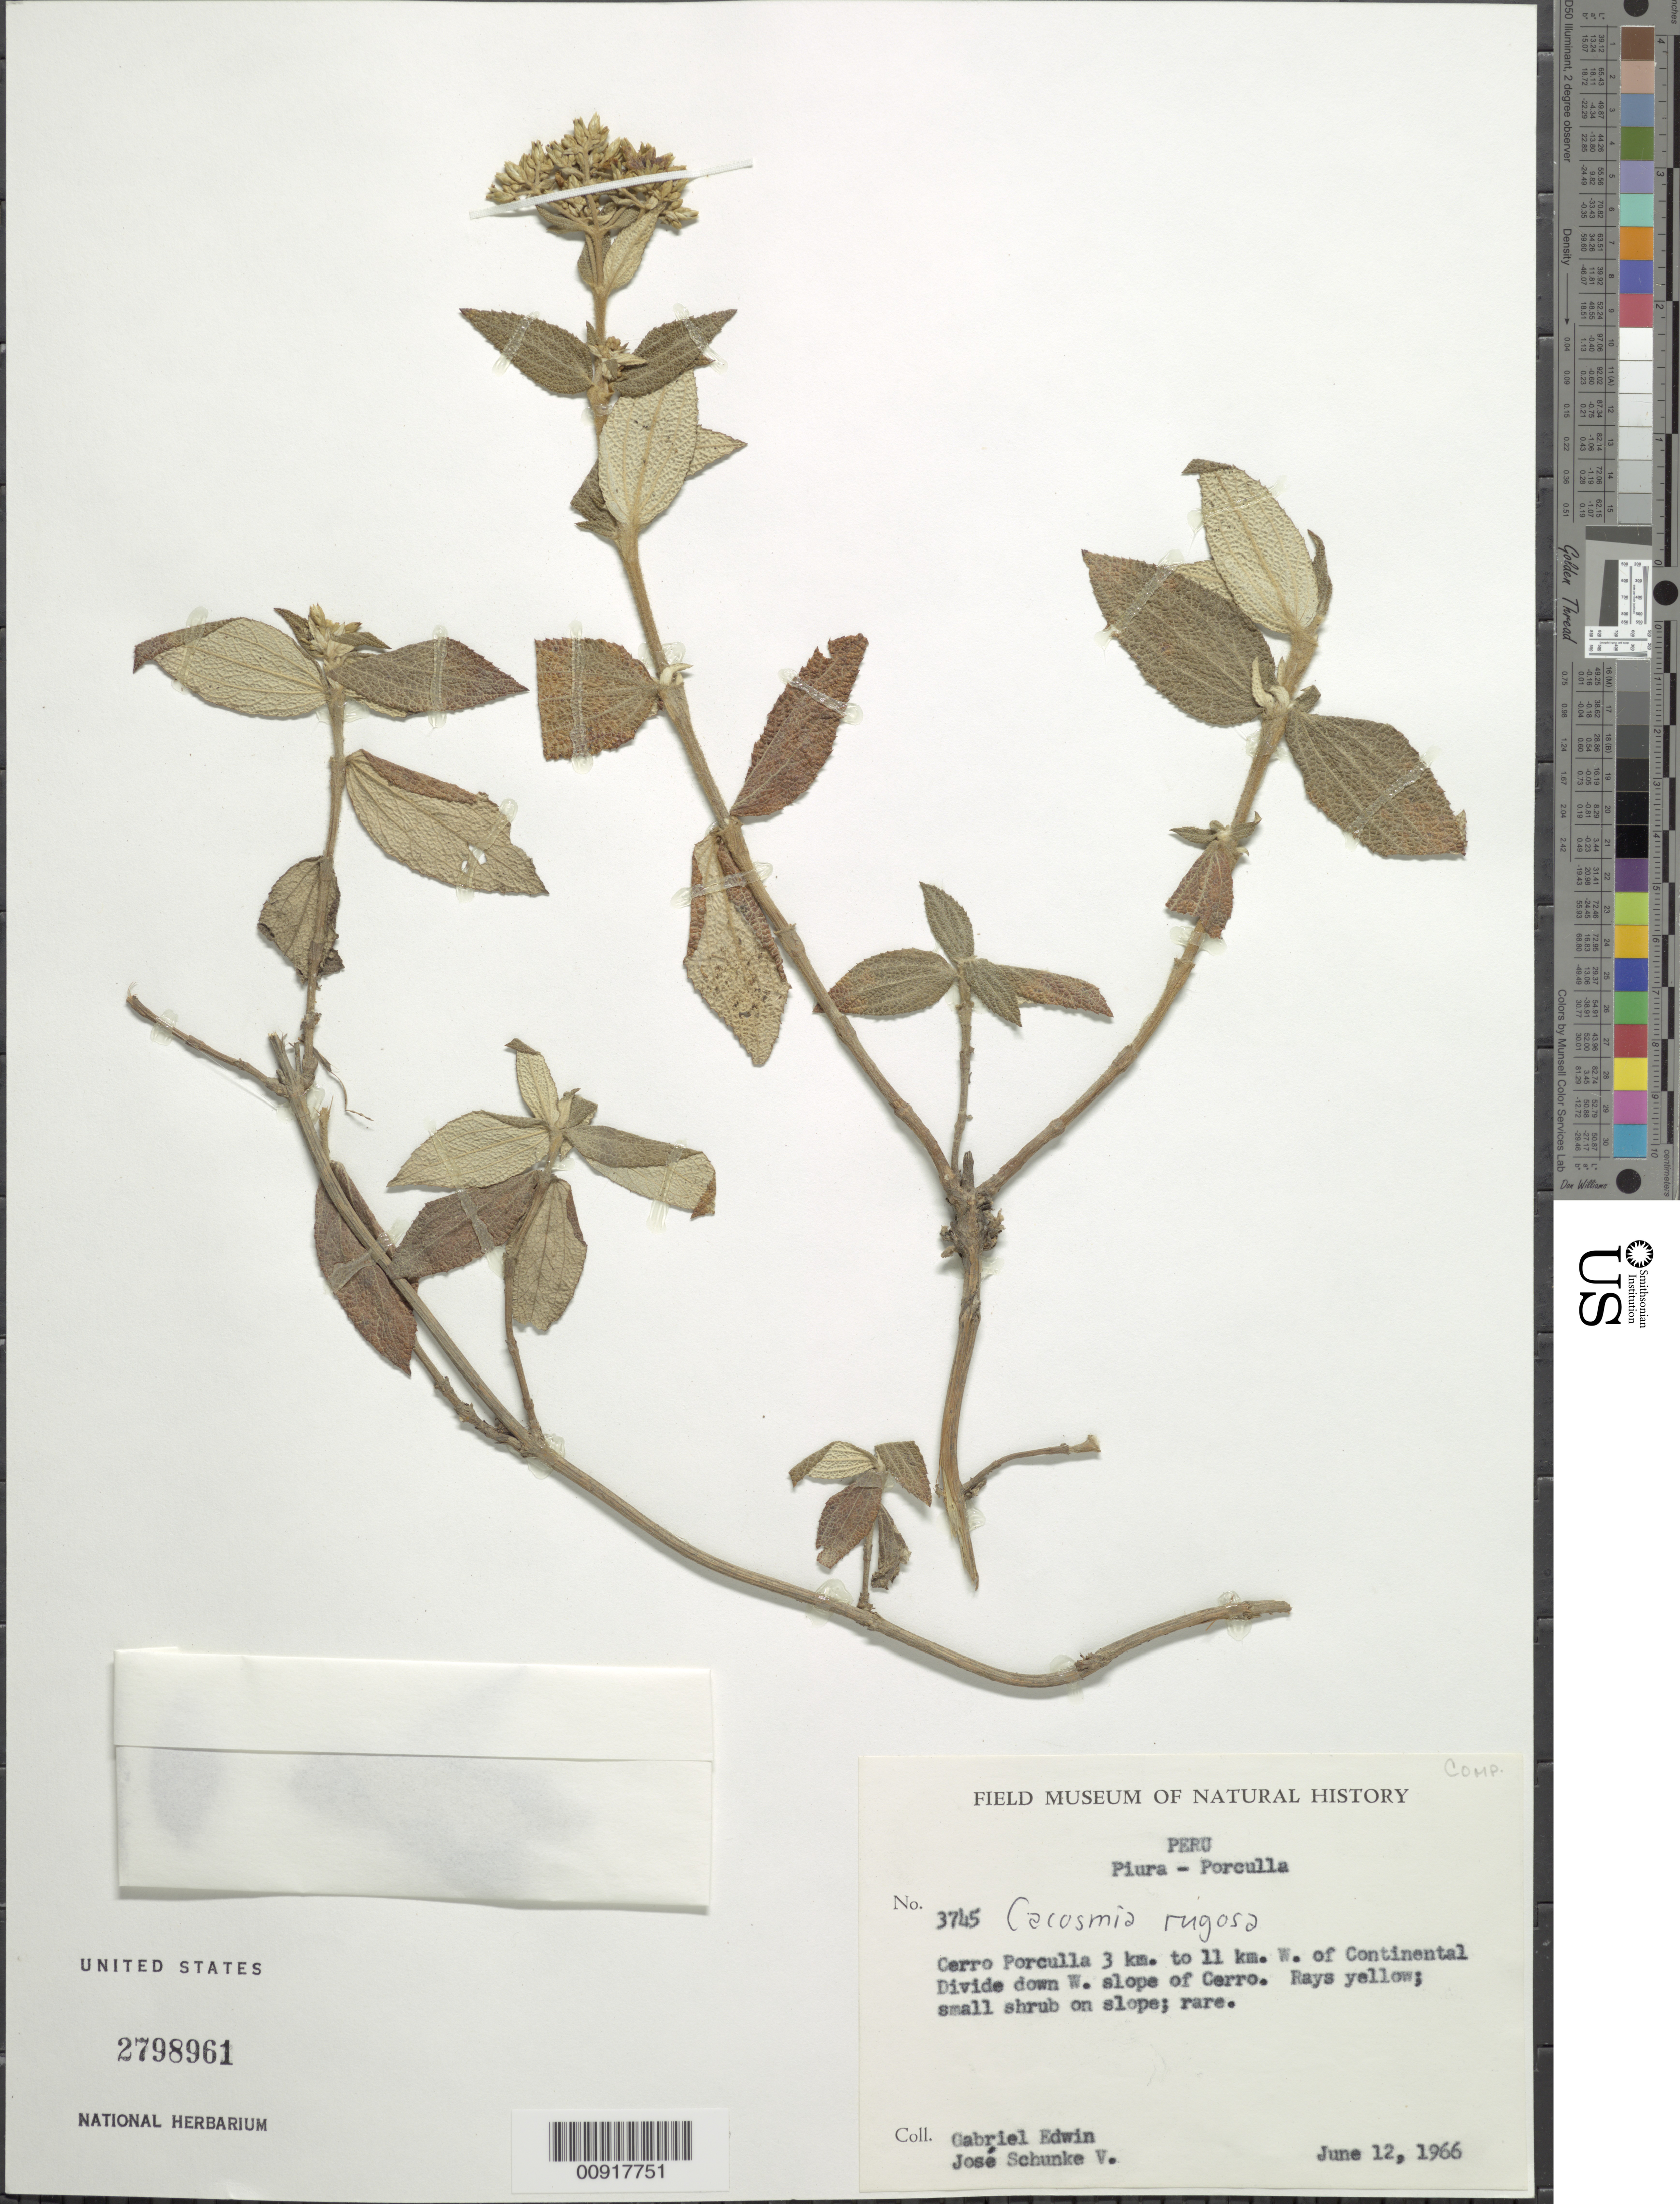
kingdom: Plantae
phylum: Tracheophyta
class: Magnoliopsida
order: Asterales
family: Asteraceae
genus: Cacosmia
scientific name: Cacosmia rugosa var. nivea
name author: Hieron.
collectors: G. Edwin & J. Schunke Vigo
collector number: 3745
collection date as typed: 12 June 1966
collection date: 1966-06-12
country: Peru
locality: Piura-Porculla, Cerro Porculla, 3-11 km W of Continental Divide down W slope of Cerro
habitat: On slope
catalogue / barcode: US 2798961